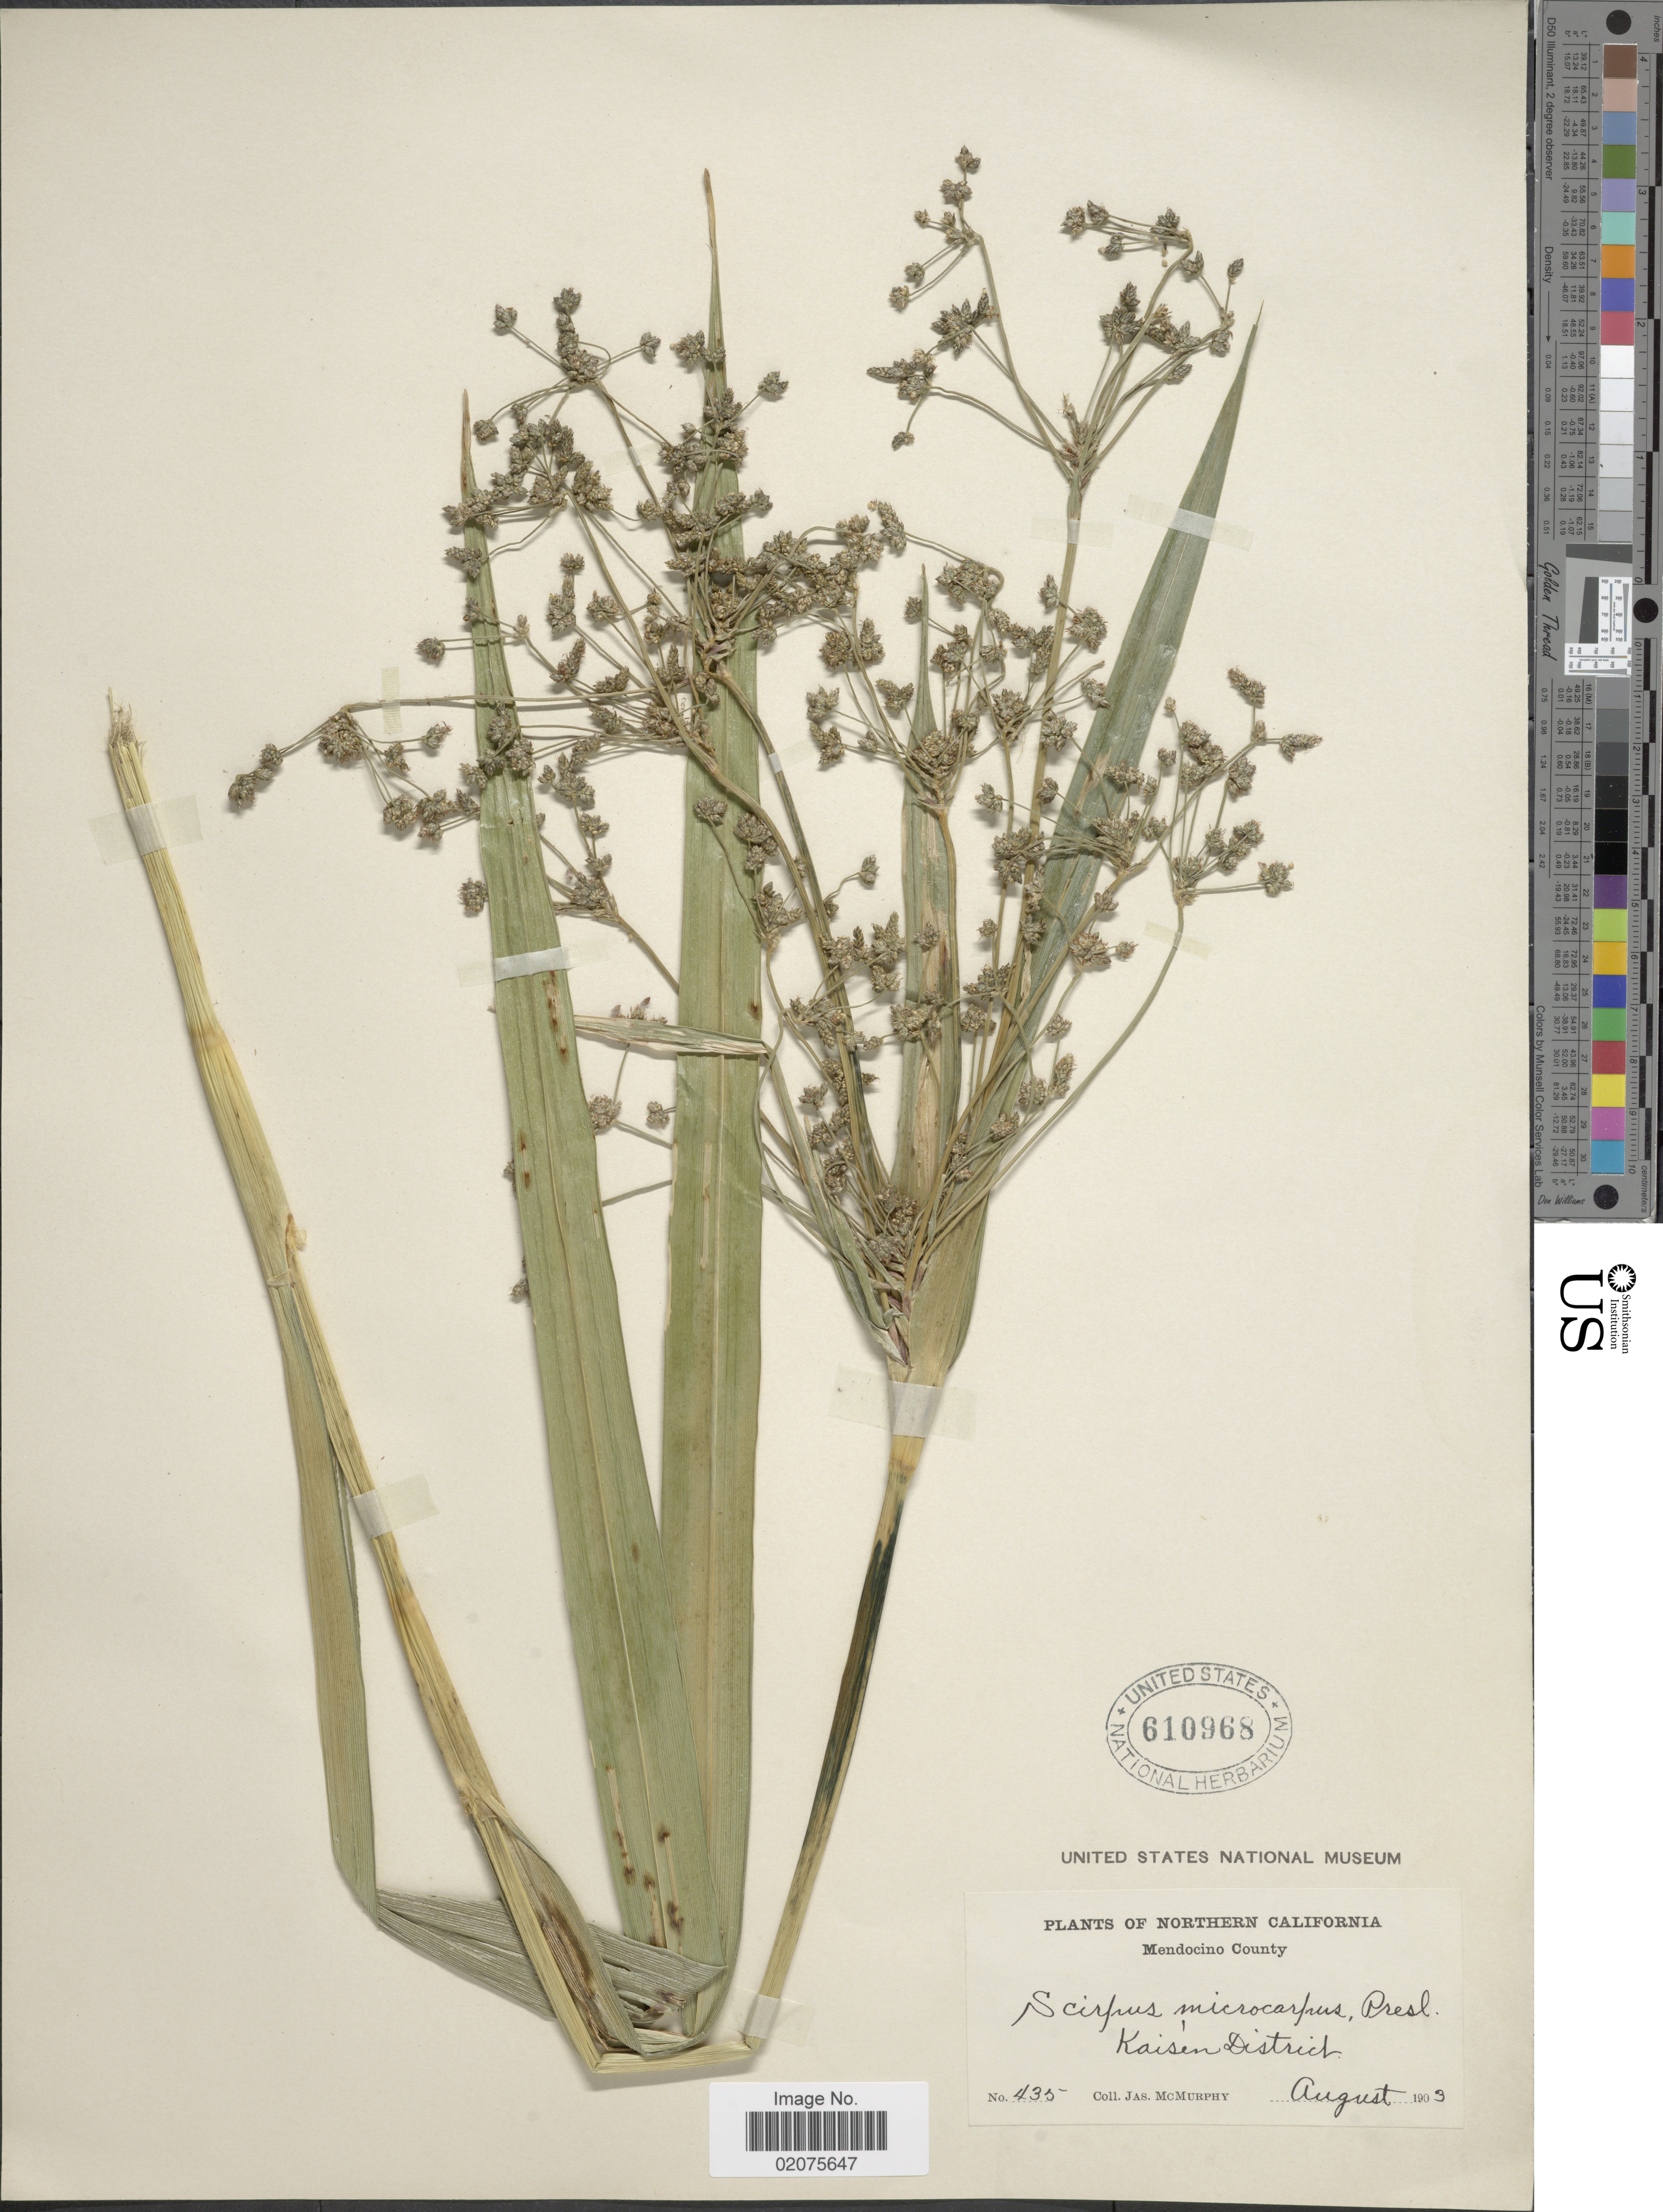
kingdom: Plantae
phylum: Tracheophyta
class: Liliopsida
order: Poales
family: Cyperaceae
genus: Scirpus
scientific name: Scirpus microcarpus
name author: J. Presl & C. Presl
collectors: J. McMurphy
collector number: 435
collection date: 1903-08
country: United States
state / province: California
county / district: Mendocino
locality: Northern California. Mendocino County. Kaisen District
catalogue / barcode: US 610968